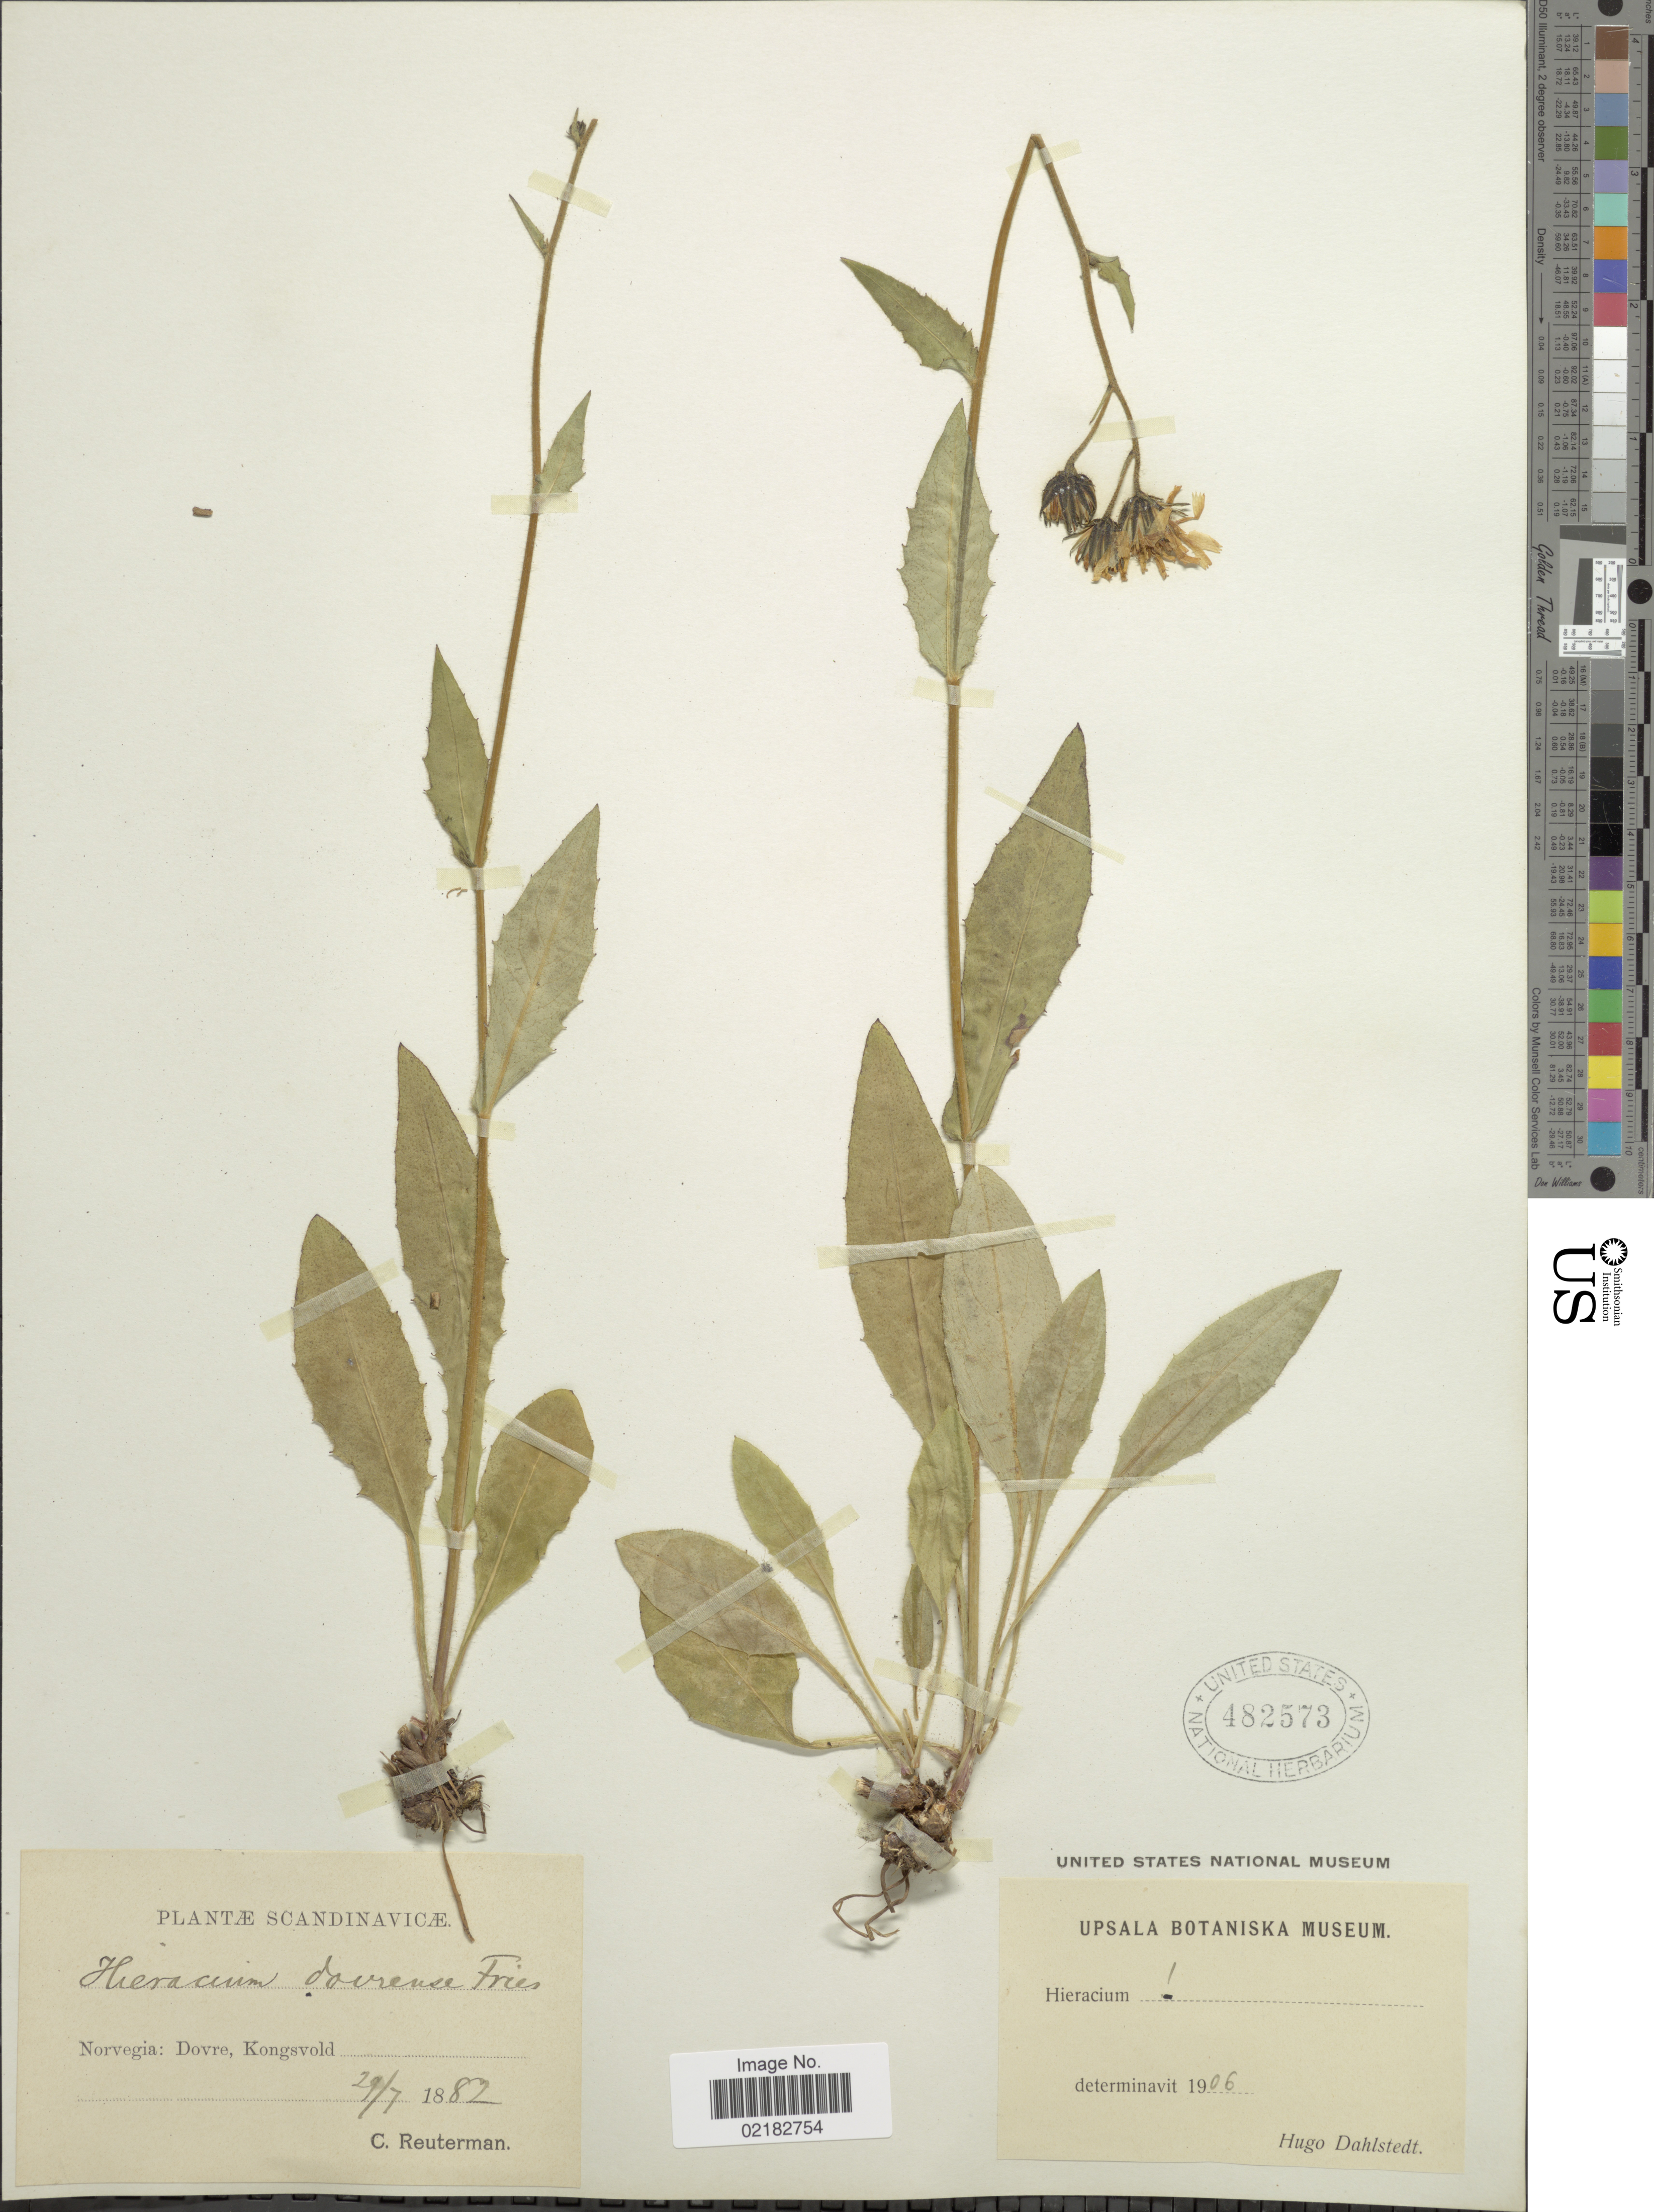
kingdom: Plantae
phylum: Tracheophyta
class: Magnoliopsida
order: Asterales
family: Asteraceae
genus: Hieracium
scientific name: Hieracium dovrense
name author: Fr.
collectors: C. Reuterman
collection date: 1882-07-29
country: Norway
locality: Scandinavicae. Norvegia: Dovre, Kongsvold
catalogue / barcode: US 482573